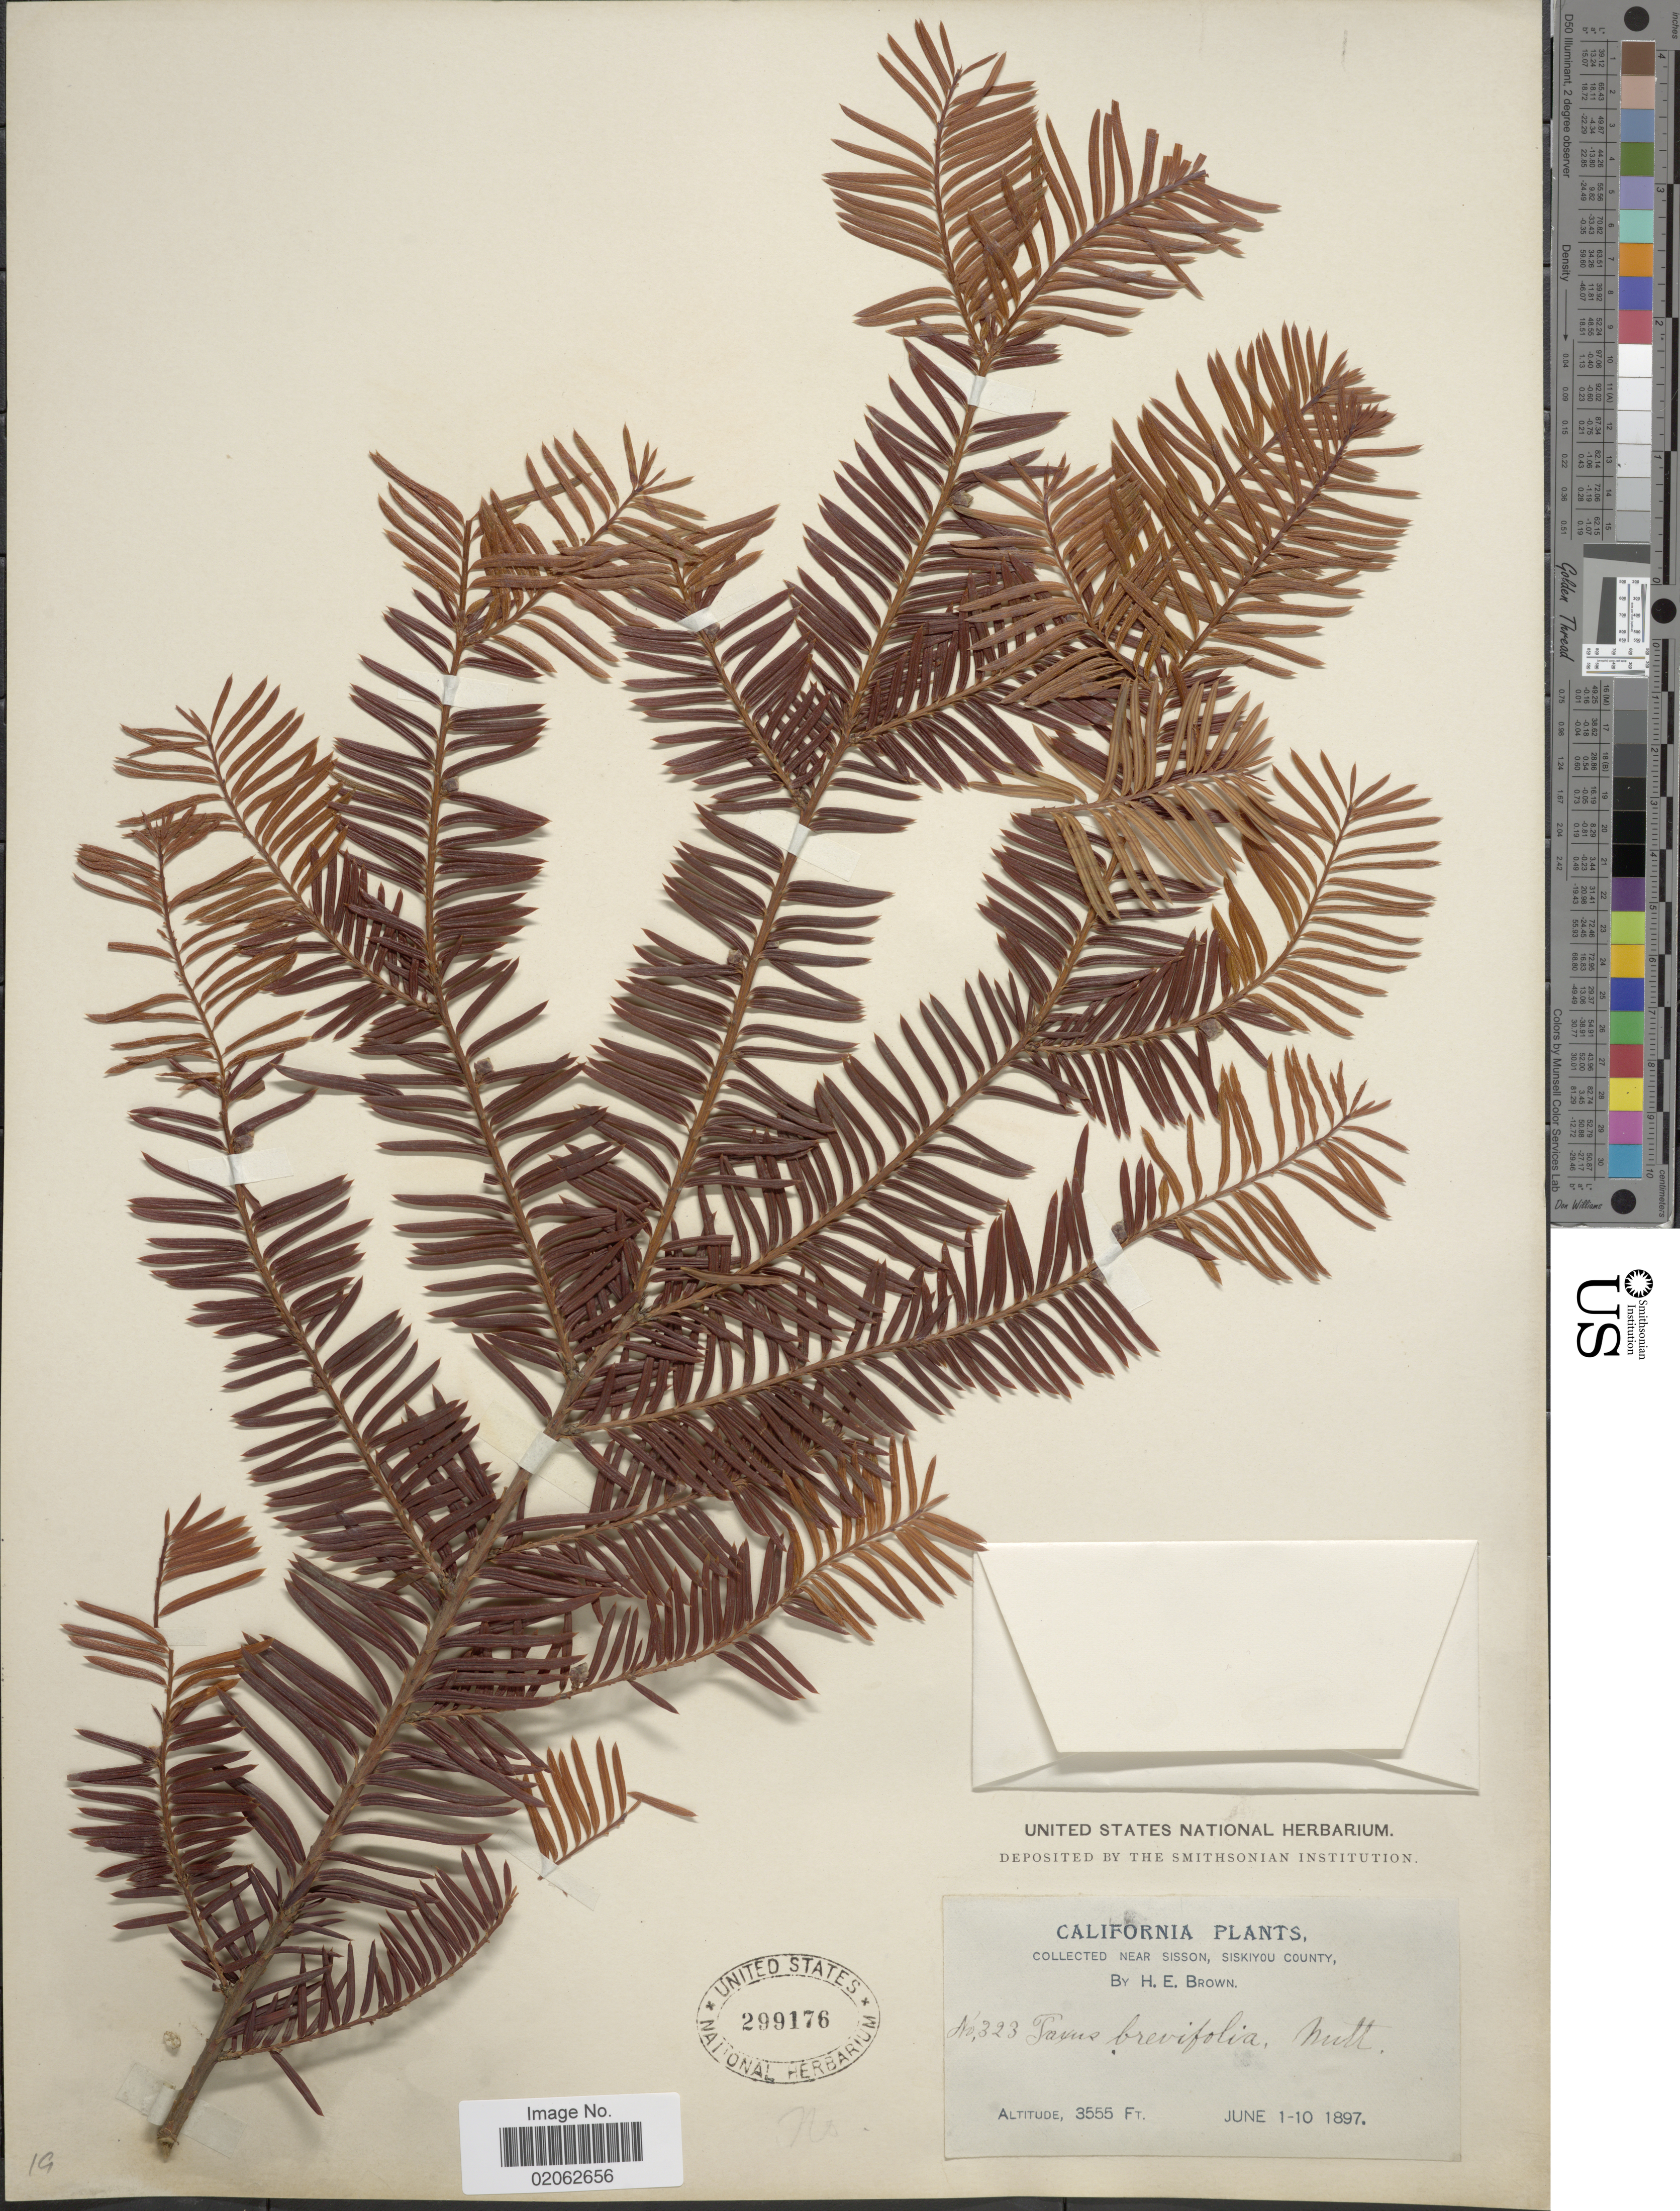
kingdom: Plantae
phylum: Tracheophyta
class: Pinopsida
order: Pinales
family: Taxaceae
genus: Taxus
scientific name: Taxus brevifolia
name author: Nutt.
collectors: H. E. Brown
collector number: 323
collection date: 1897-06-01/1897-06-10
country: United States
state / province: California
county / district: Siskiyou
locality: Near Sisson, Siskiyou County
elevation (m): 1084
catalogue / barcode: US 299176